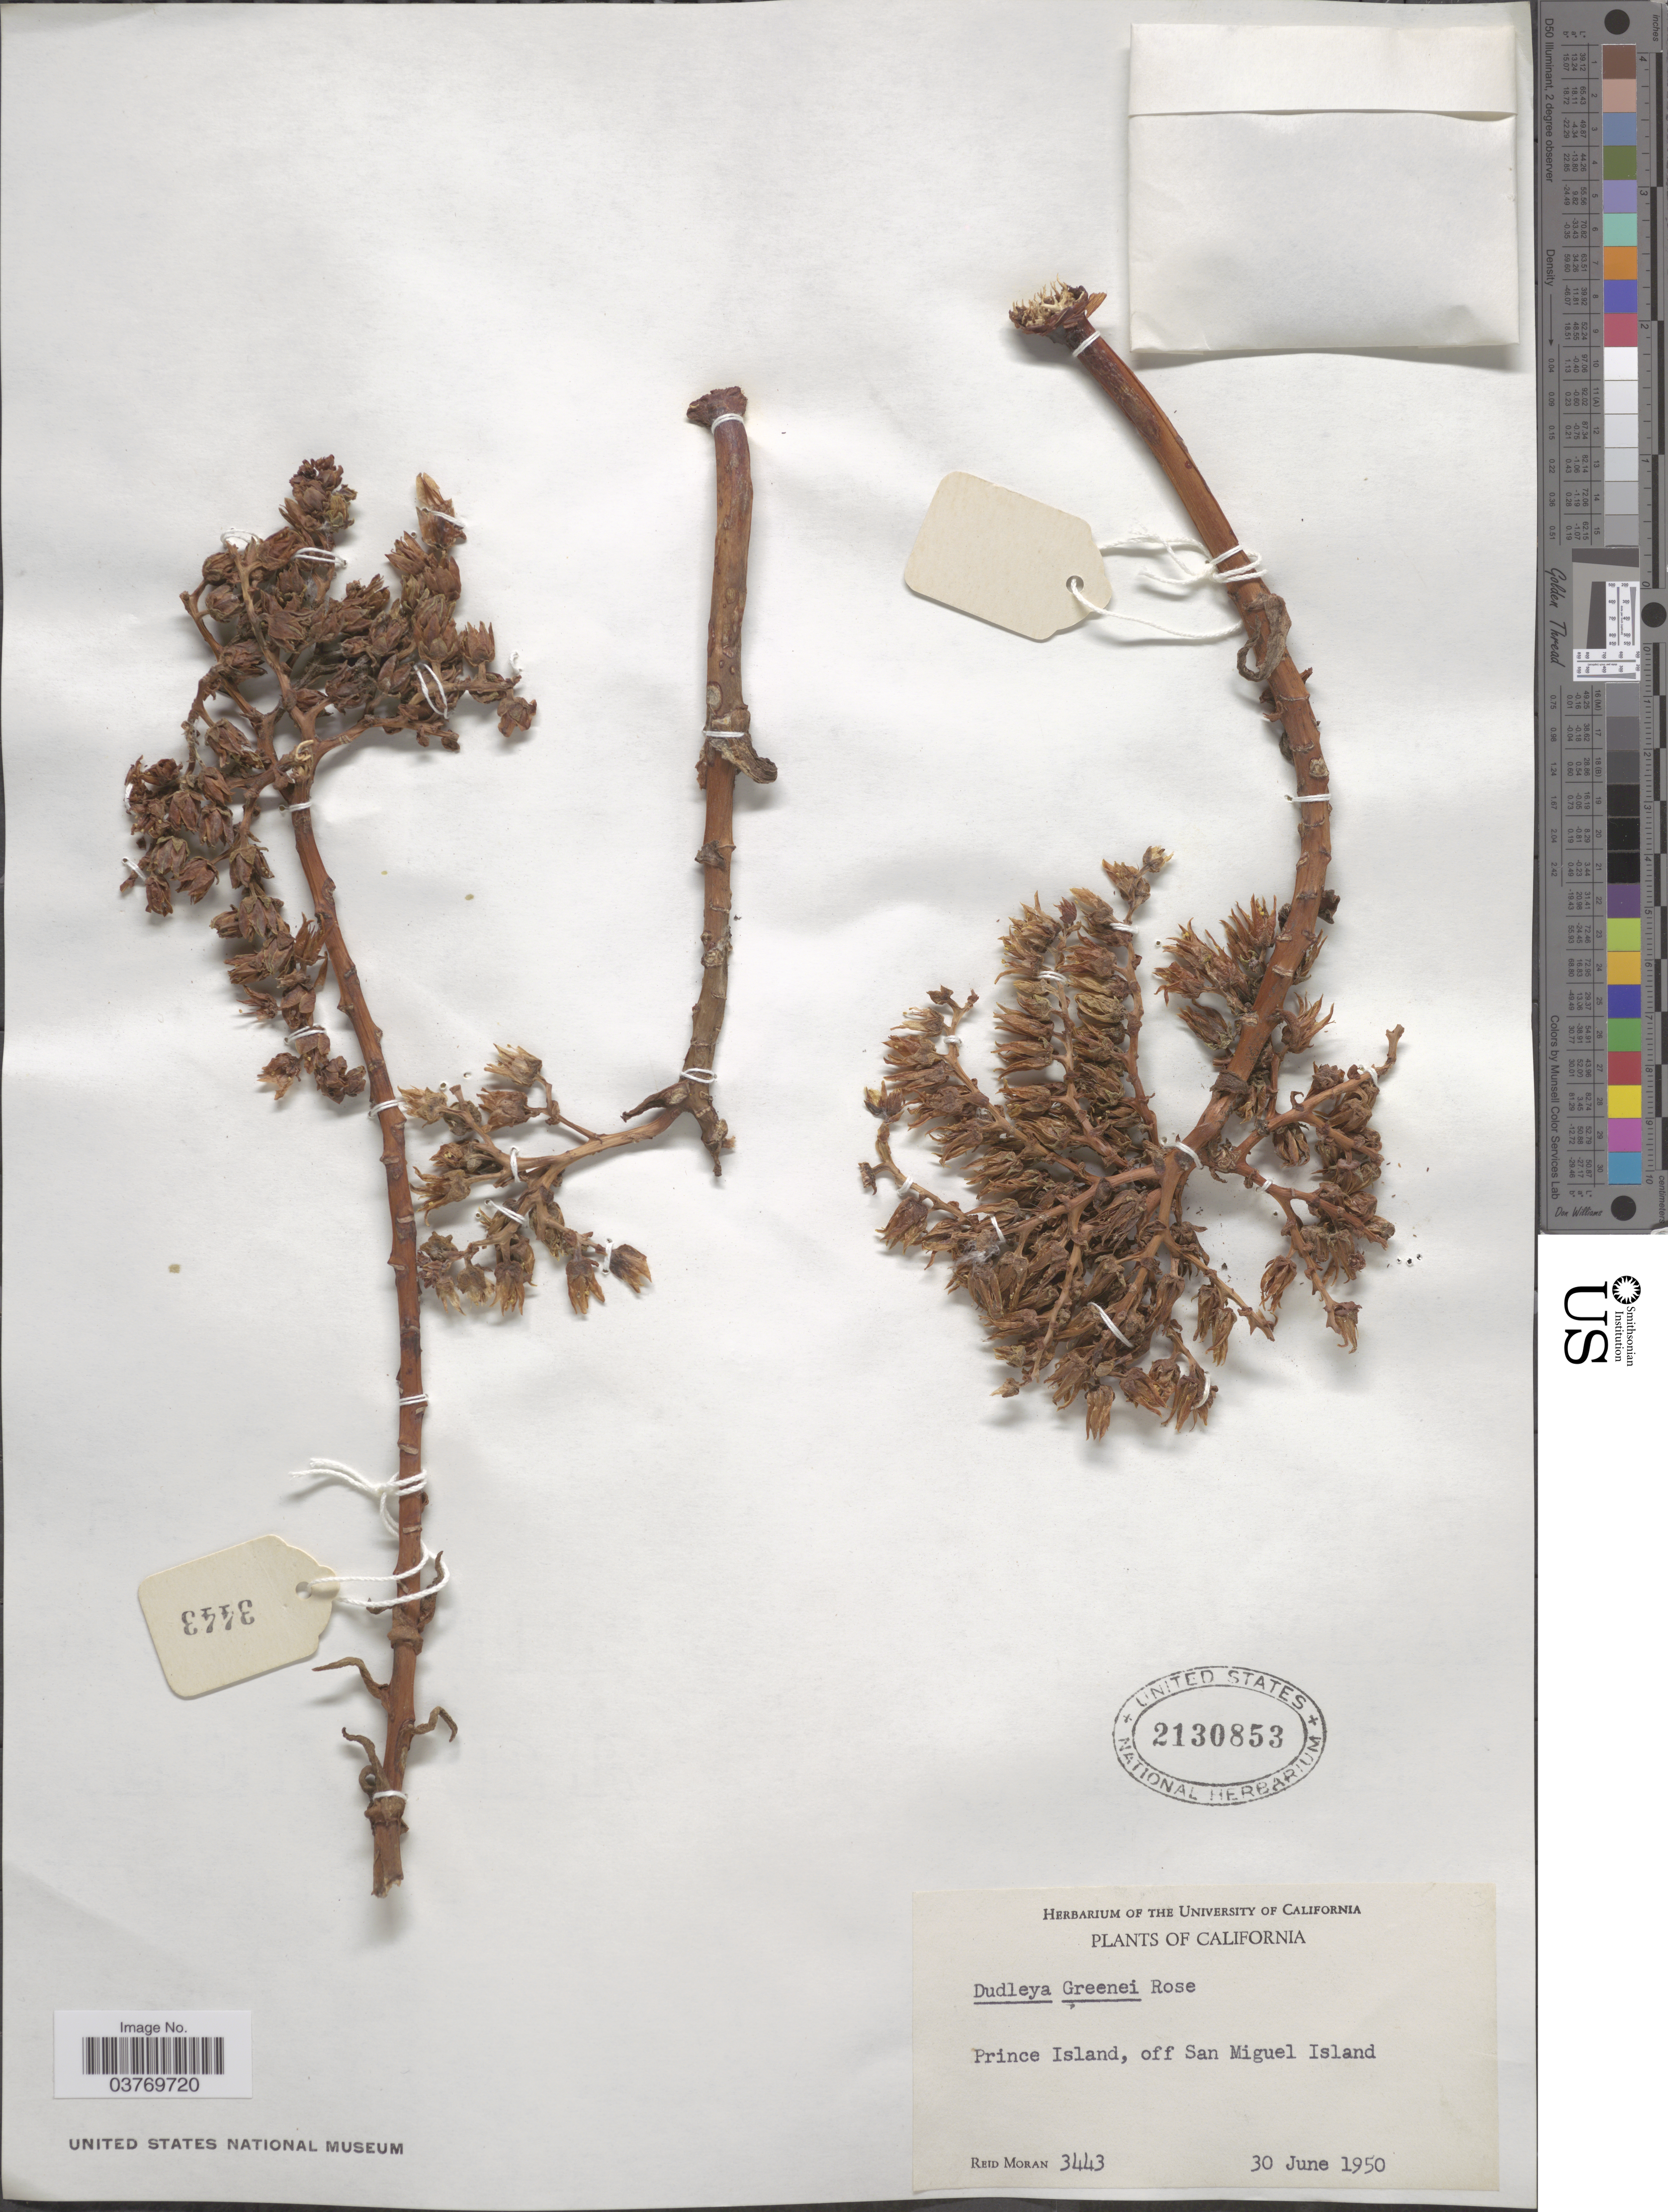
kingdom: Plantae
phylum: Tracheophyta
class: Magnoliopsida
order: Saxifragales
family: Crassulaceae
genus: Dudleya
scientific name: Dudleya greenei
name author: Rose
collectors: R. V. Moran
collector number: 3443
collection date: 1950-06-30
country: United States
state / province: California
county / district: Santa Barbara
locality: Prince Island, off San Miguel Island.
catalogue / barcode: US 2130853